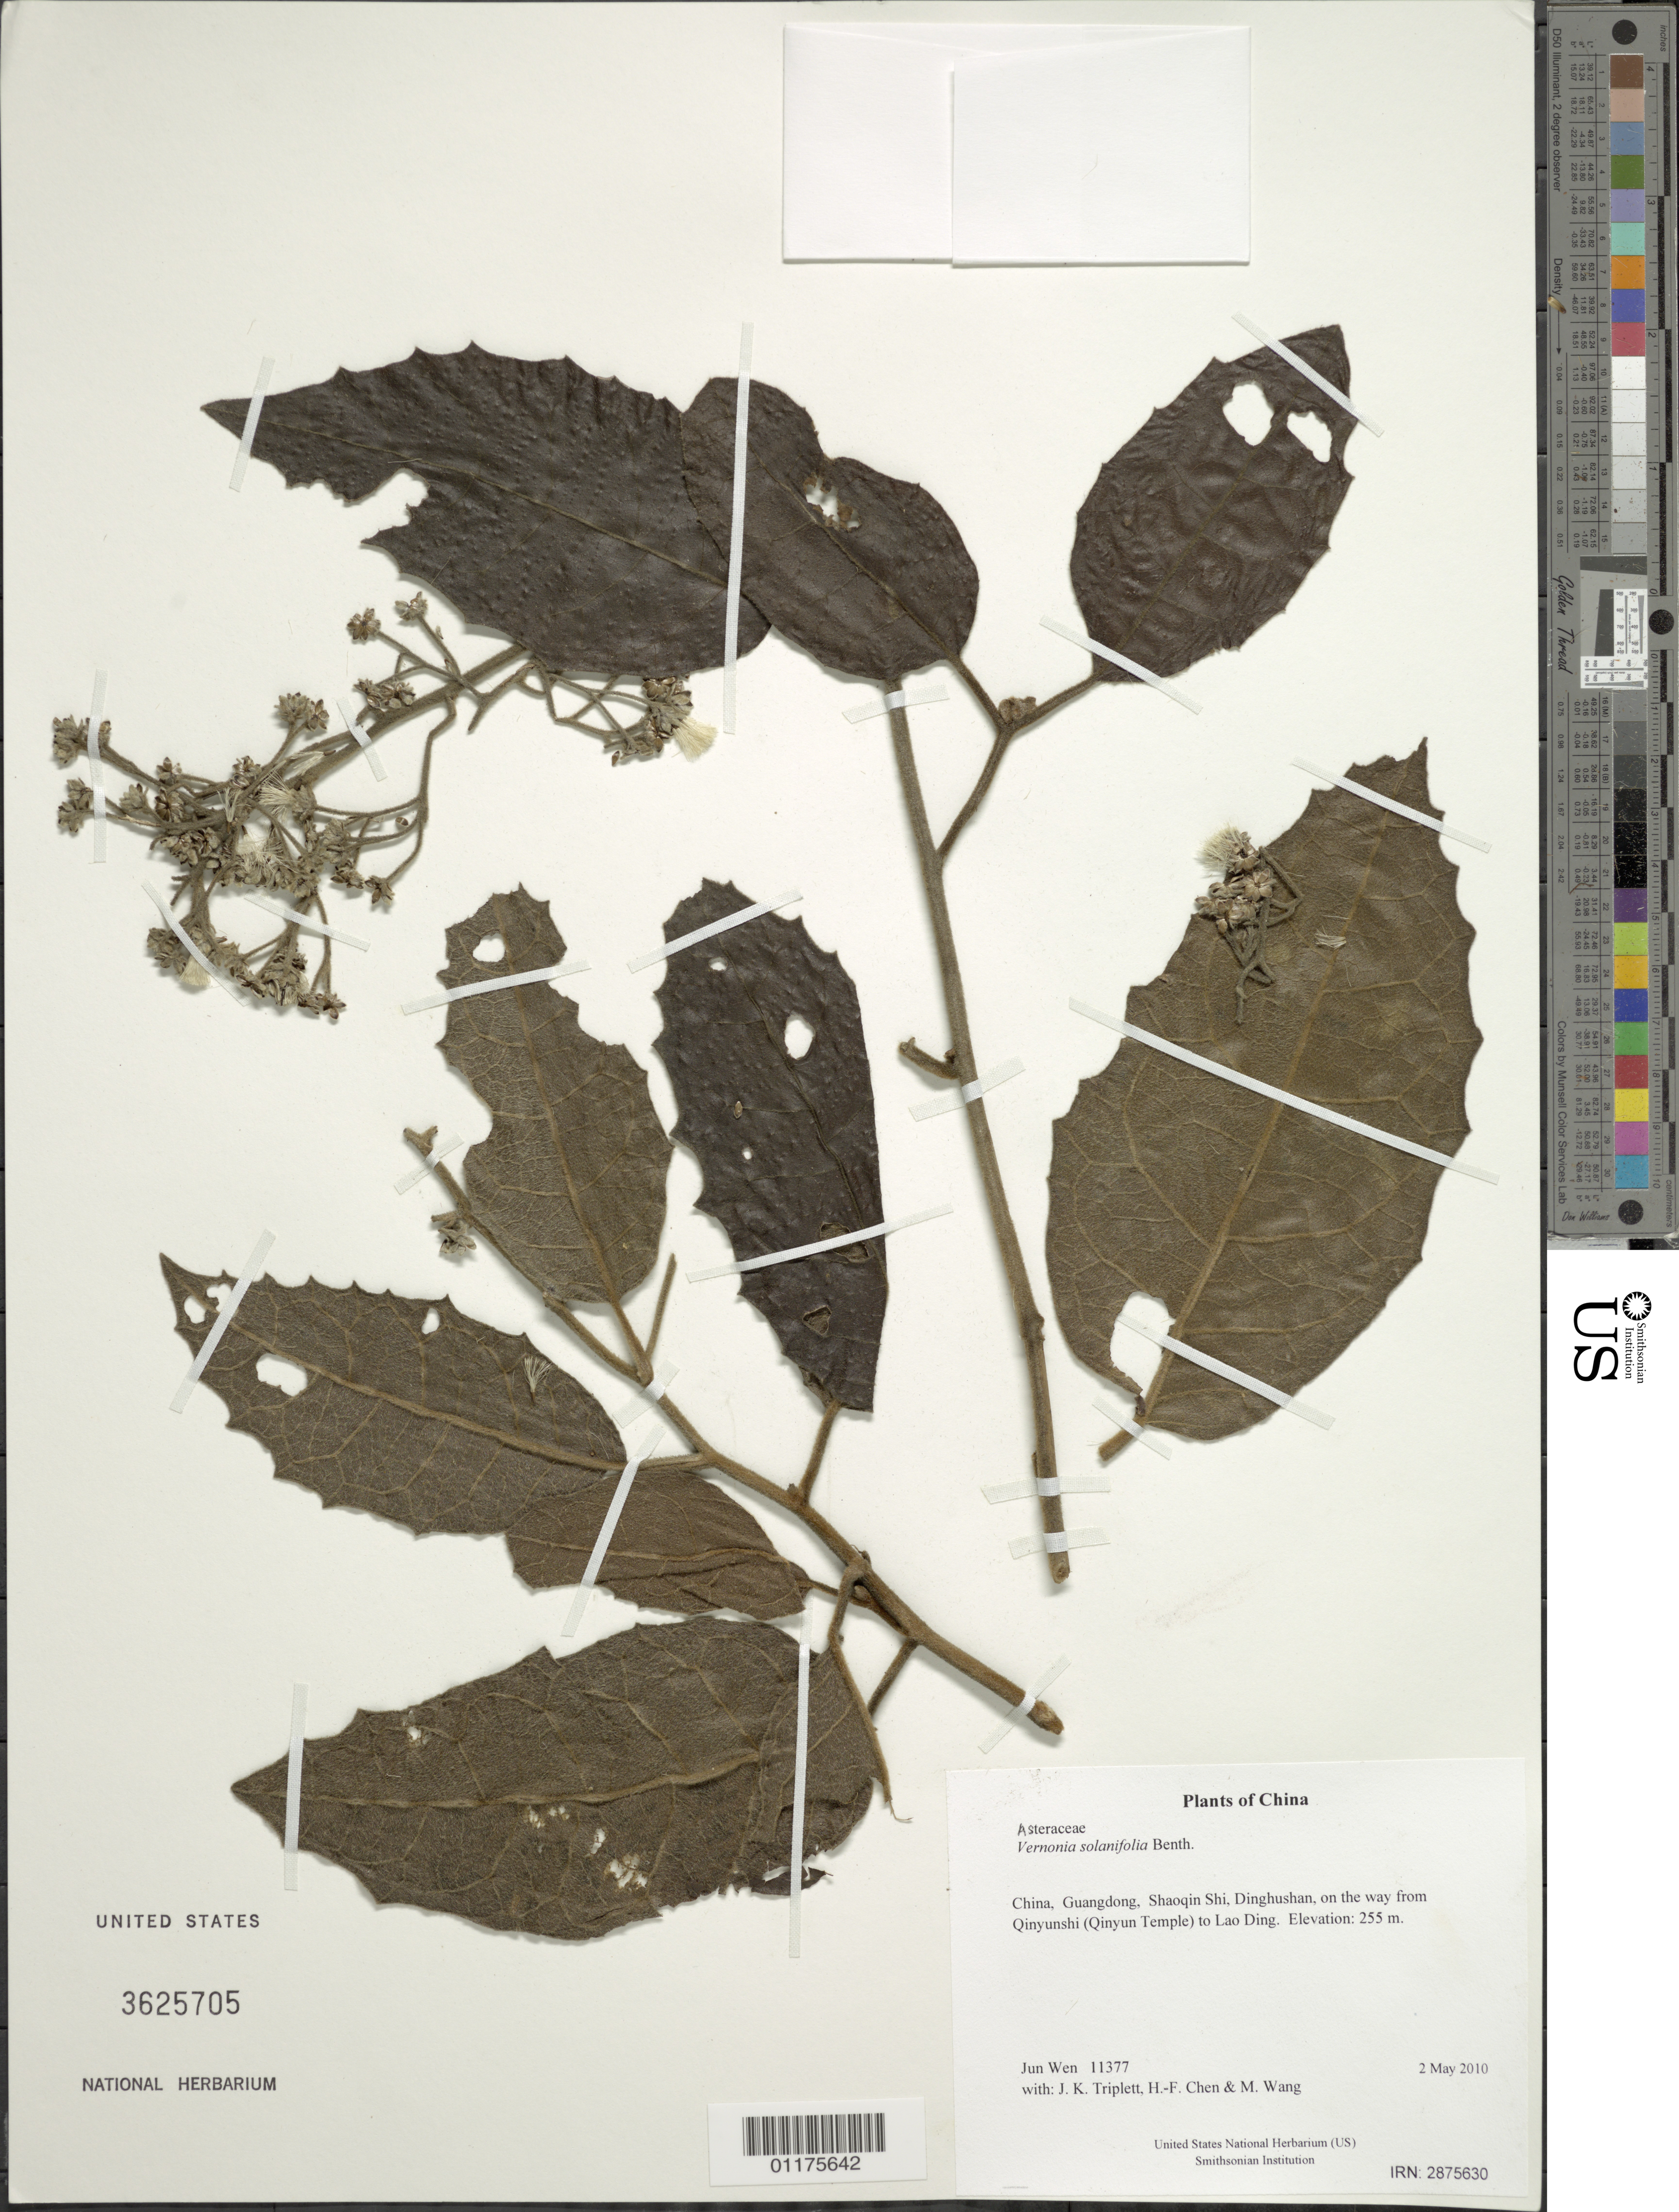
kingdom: Plantae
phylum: Tracheophyta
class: Magnoliopsida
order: Asterales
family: Asteraceae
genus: Vernonia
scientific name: Vernonia solanifolia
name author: Benth.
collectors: J. Wen, J. K. Triplett, H.-F. Chen & M. Wang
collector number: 11377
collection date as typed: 2 May 2010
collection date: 2010-05-02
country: China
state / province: Guangdong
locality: Shaoqin Shi, Dinghushan, on the way from Qinyunshi (Qinyun Temple) to Lao Ding.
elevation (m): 255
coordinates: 23 09.575 N, 112 31.817 E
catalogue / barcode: US 3625705